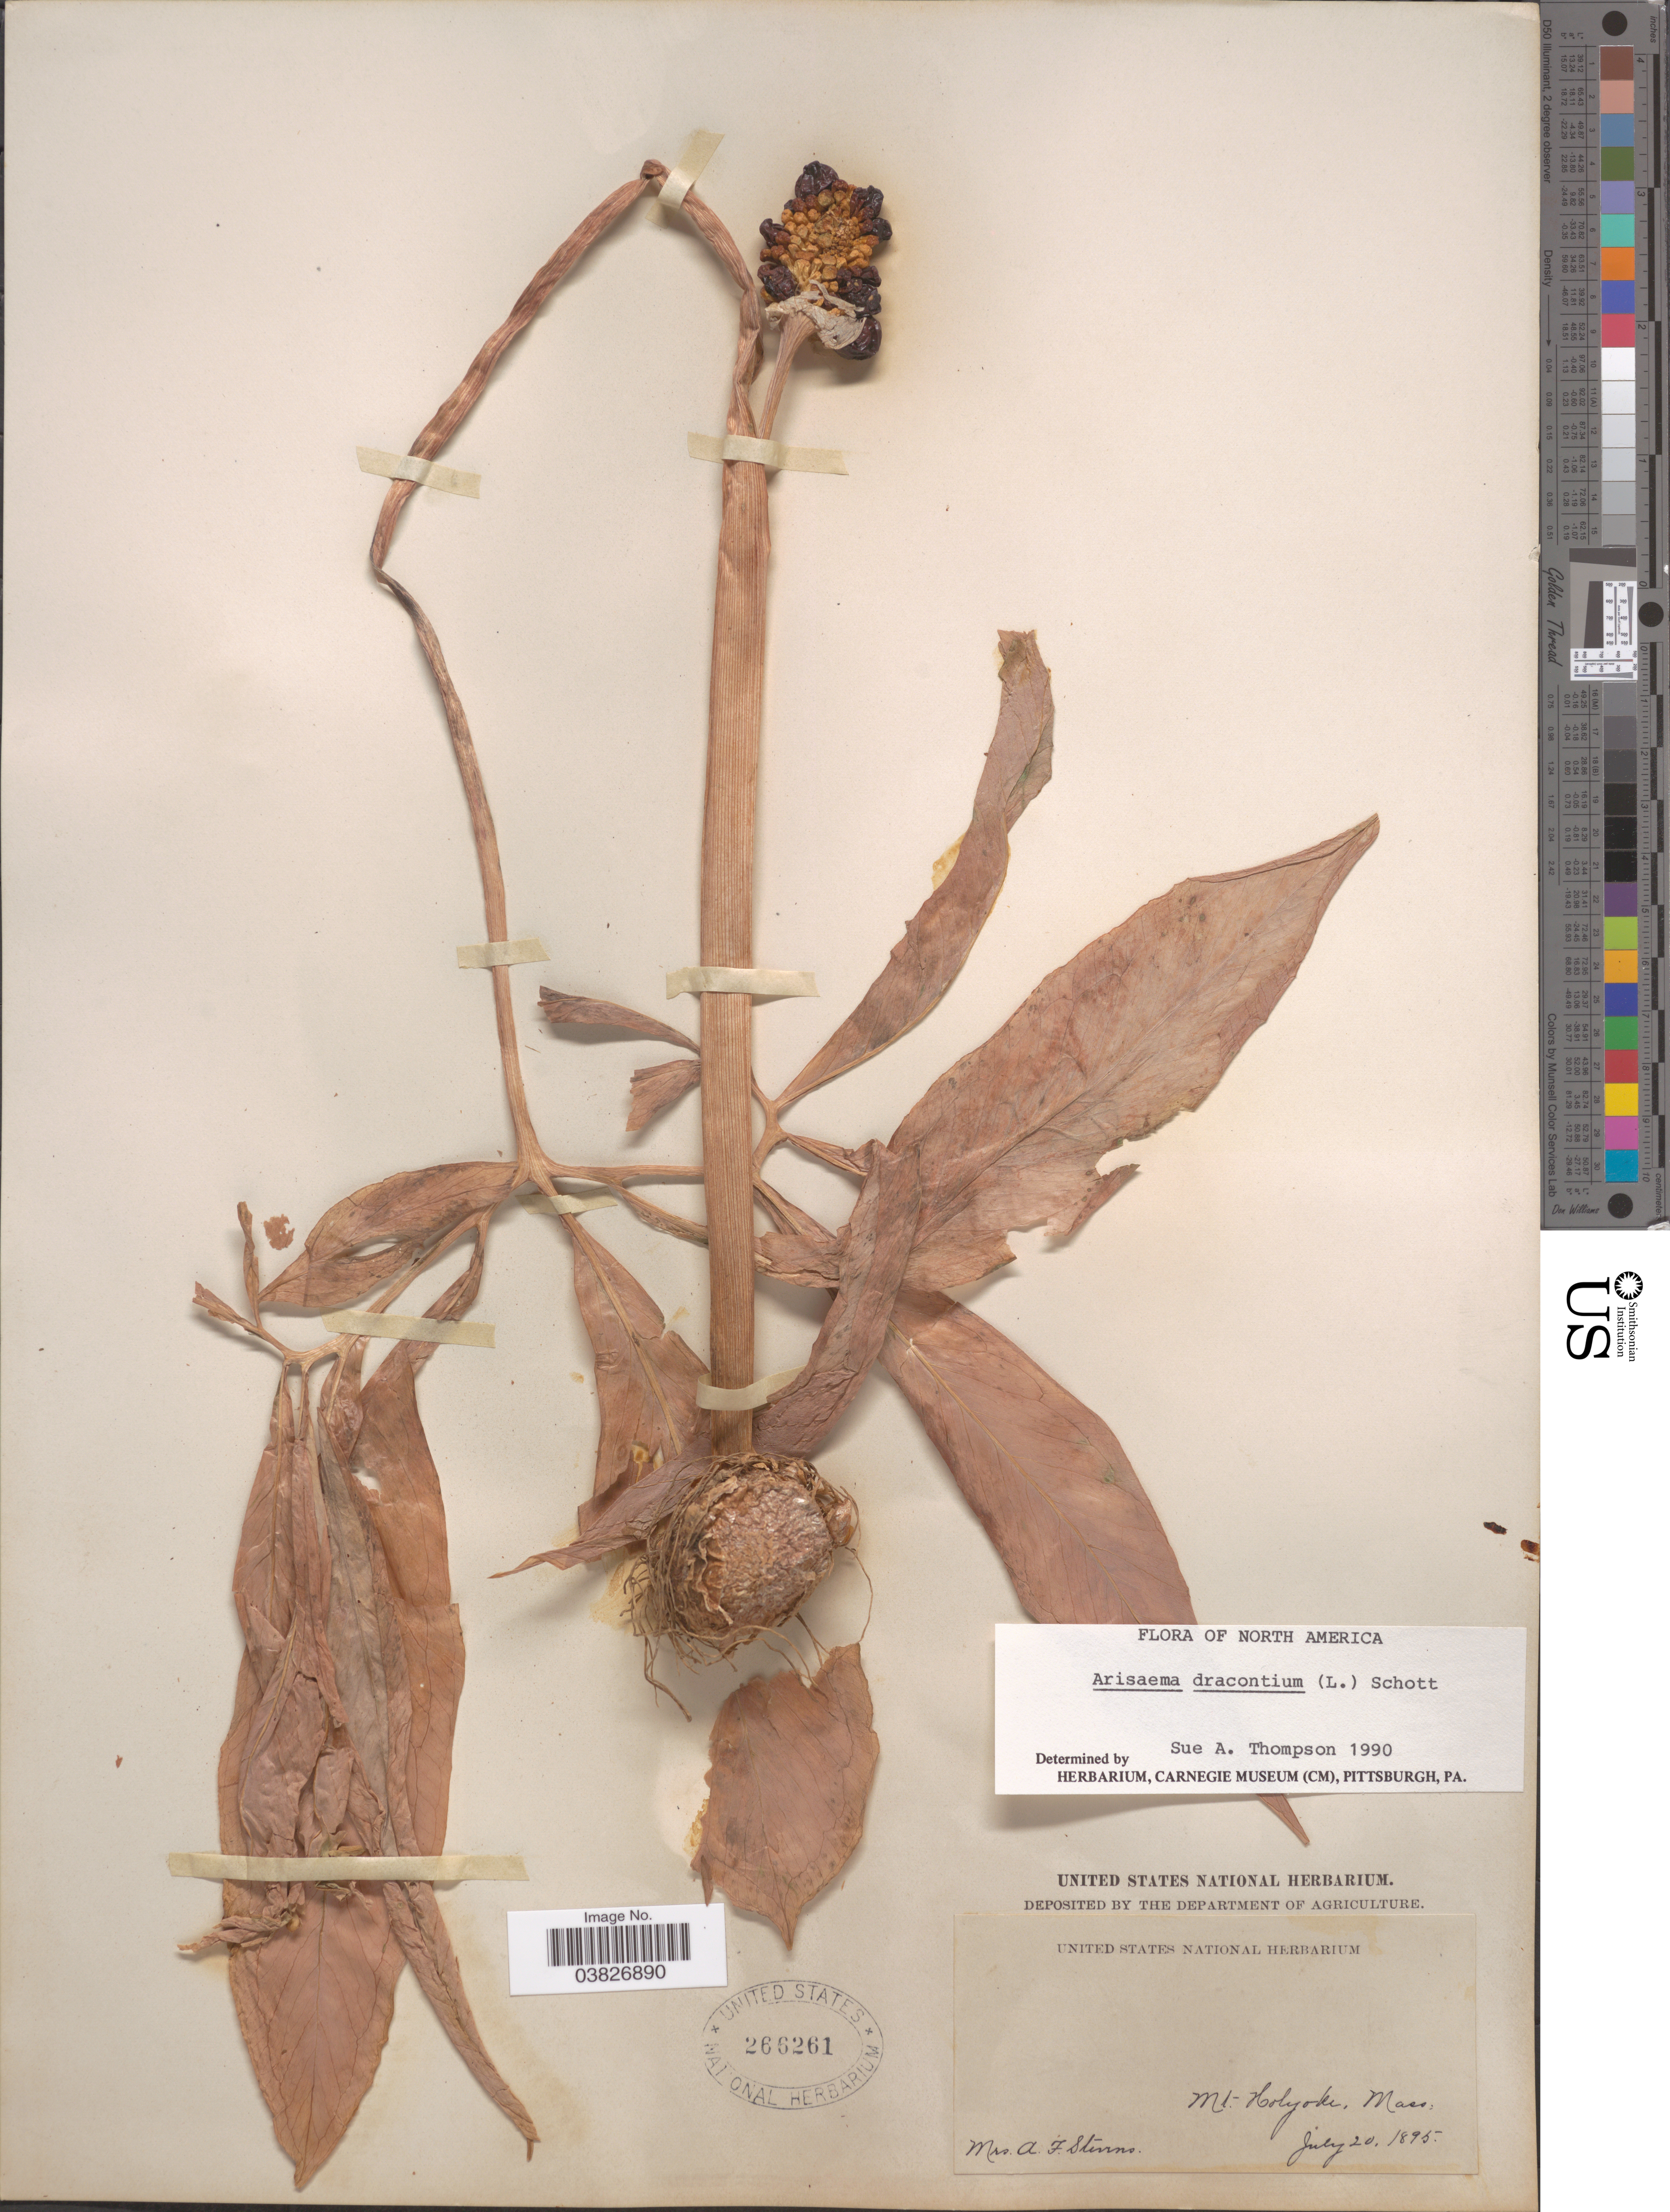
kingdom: Plantae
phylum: Tracheophyta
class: Liliopsida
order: Alismatales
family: Araceae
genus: Arisaema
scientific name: Arisaema dracontium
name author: (L.) Schott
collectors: A. Stevens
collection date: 1895-07-20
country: United States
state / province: Massachusetts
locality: Mt. Holyoke.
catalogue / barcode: US 266261